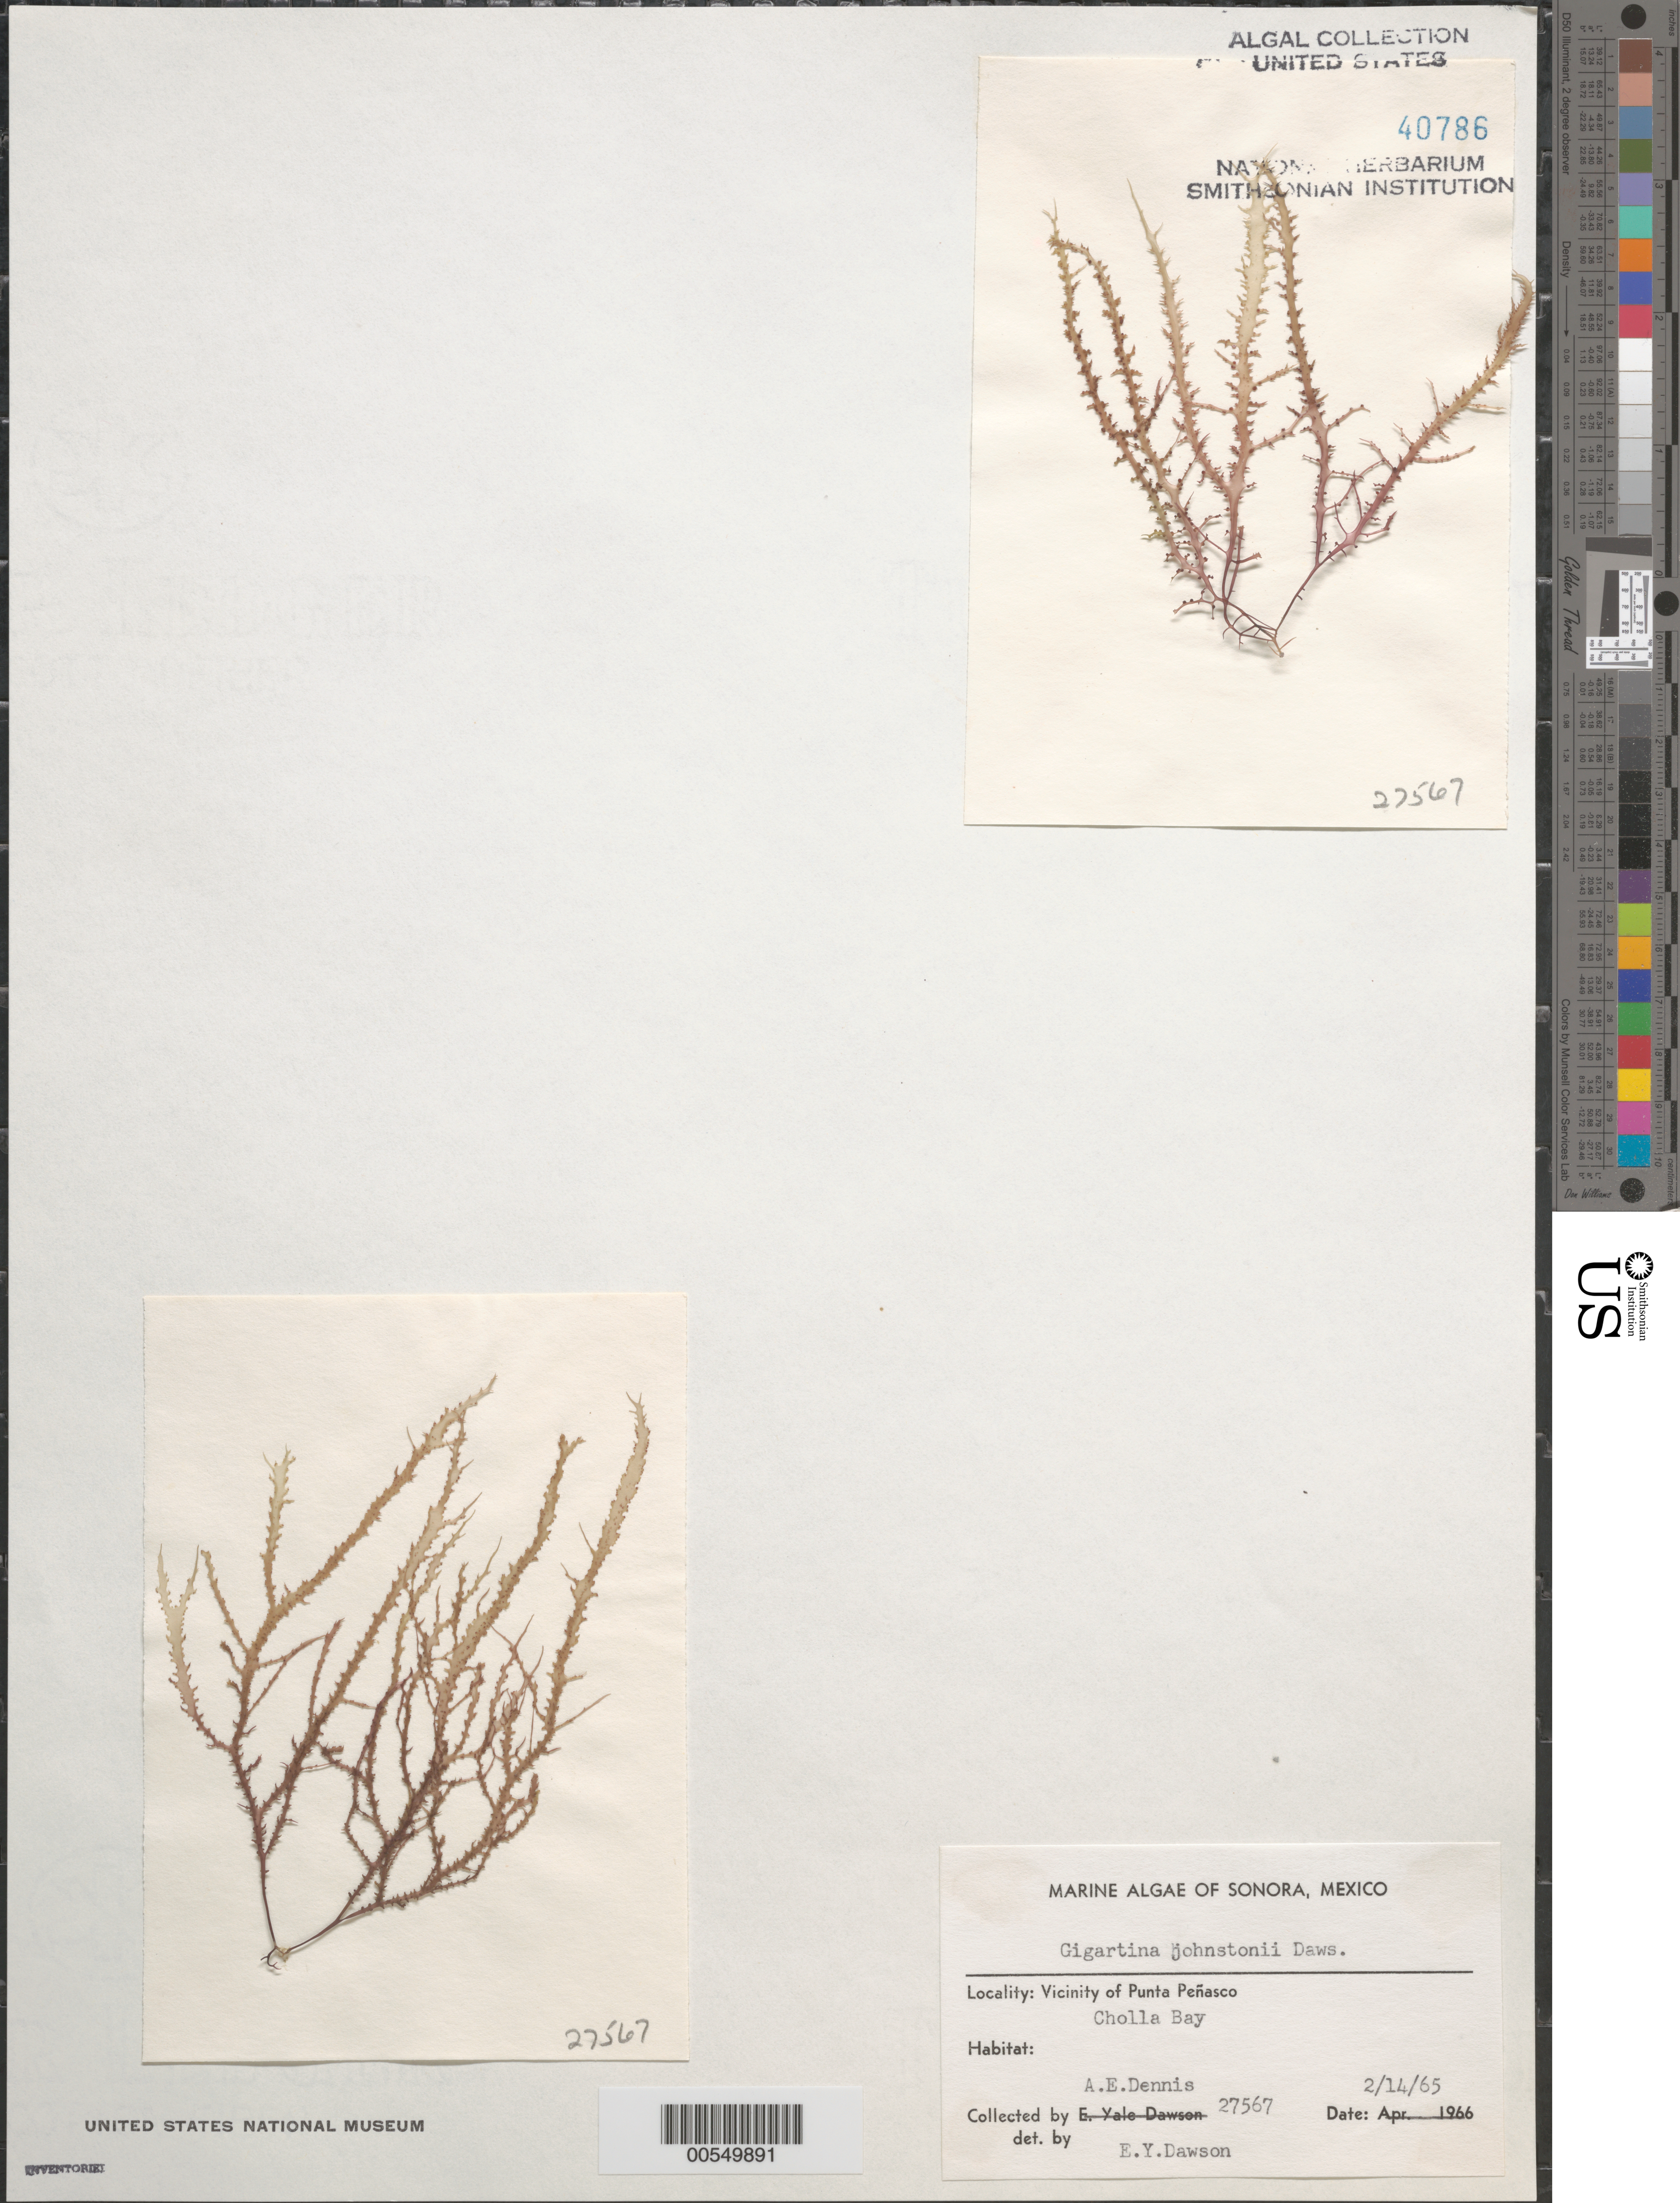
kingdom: Plantae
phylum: Rhodophyta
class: Florideophyceae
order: Gigartinales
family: Gigartinaceae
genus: Chondracanthus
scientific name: Chondracanthus squarrulosus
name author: (Setch. & N.L. Gardner) J.R. Hughey et al.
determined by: Algae name updating Project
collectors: A. Dennis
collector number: EYD 27567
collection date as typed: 14 Feb 1965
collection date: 1965-02-14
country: Mexico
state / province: Sonora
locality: Cholla Bay, near Punta Penasco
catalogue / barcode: US 40786